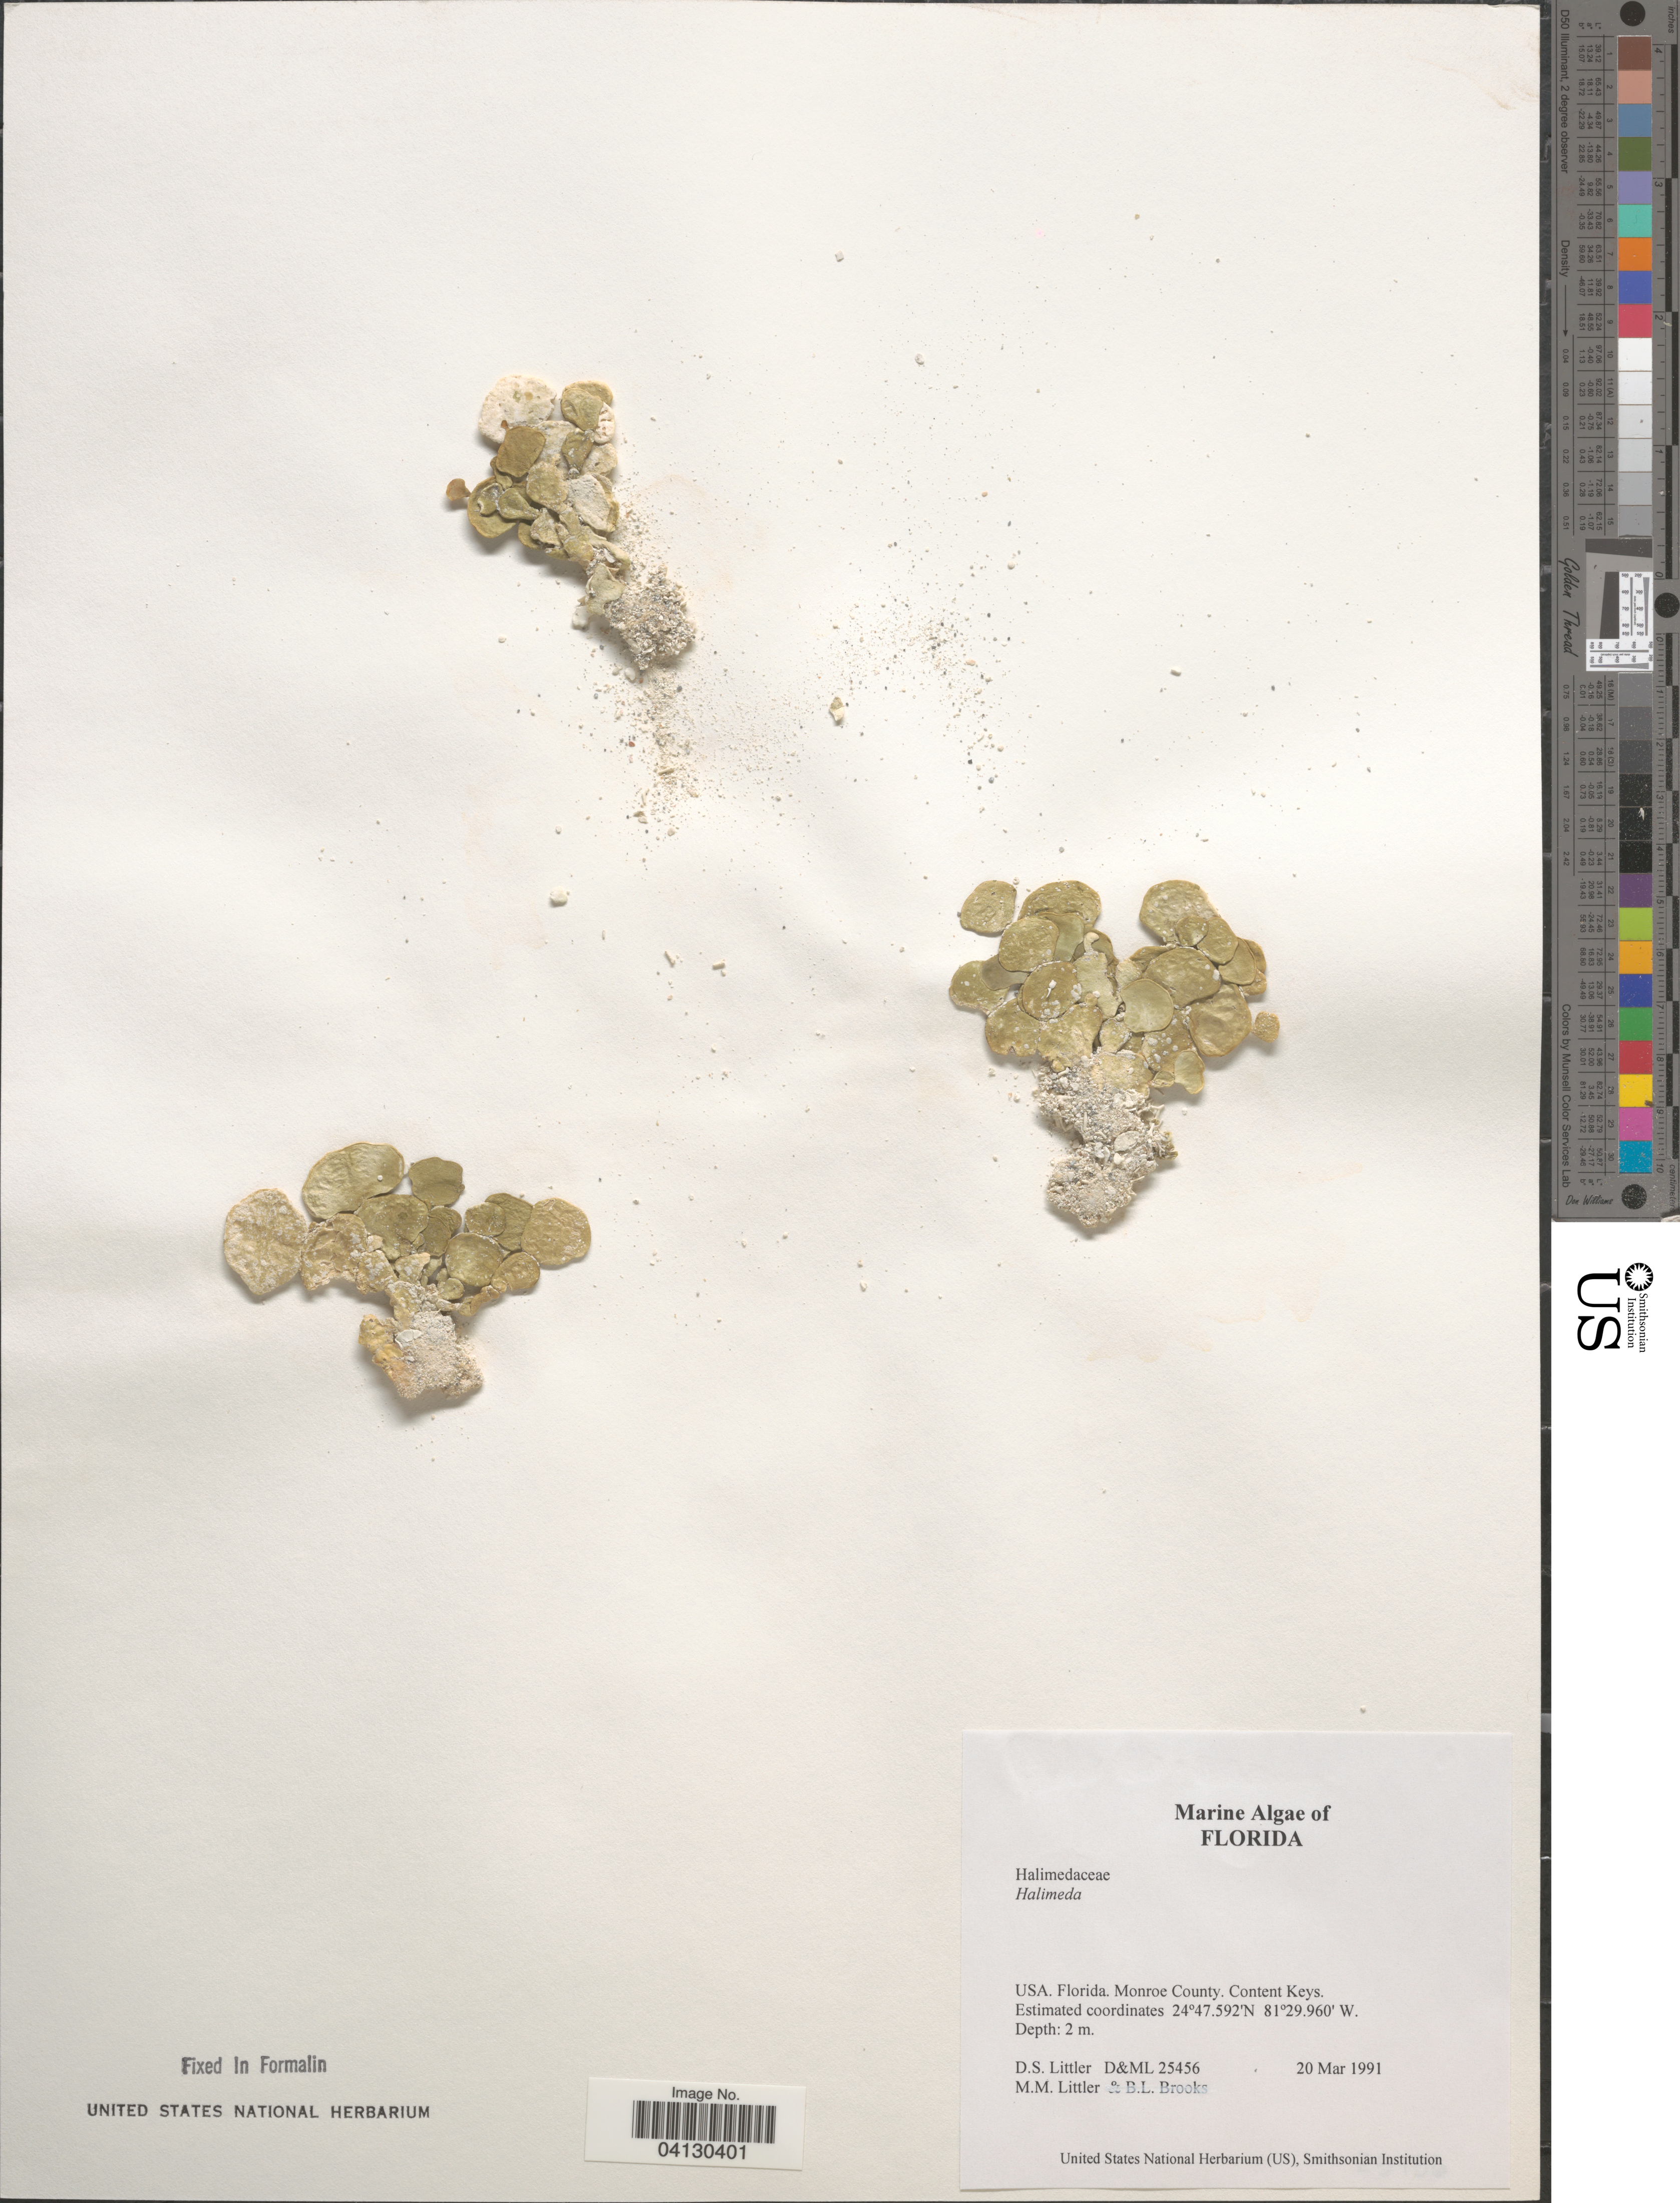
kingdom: Plantae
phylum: Chlorophyta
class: Ulvophyceae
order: Bryopsidales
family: Halimedaceae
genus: Halimeda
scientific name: Halimeda sp.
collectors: D. S. Littler & B. Brooks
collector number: D&ML25456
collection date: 1991-03-20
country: United States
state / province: Florida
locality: Monroe County. Content Keys.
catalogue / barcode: US 328989